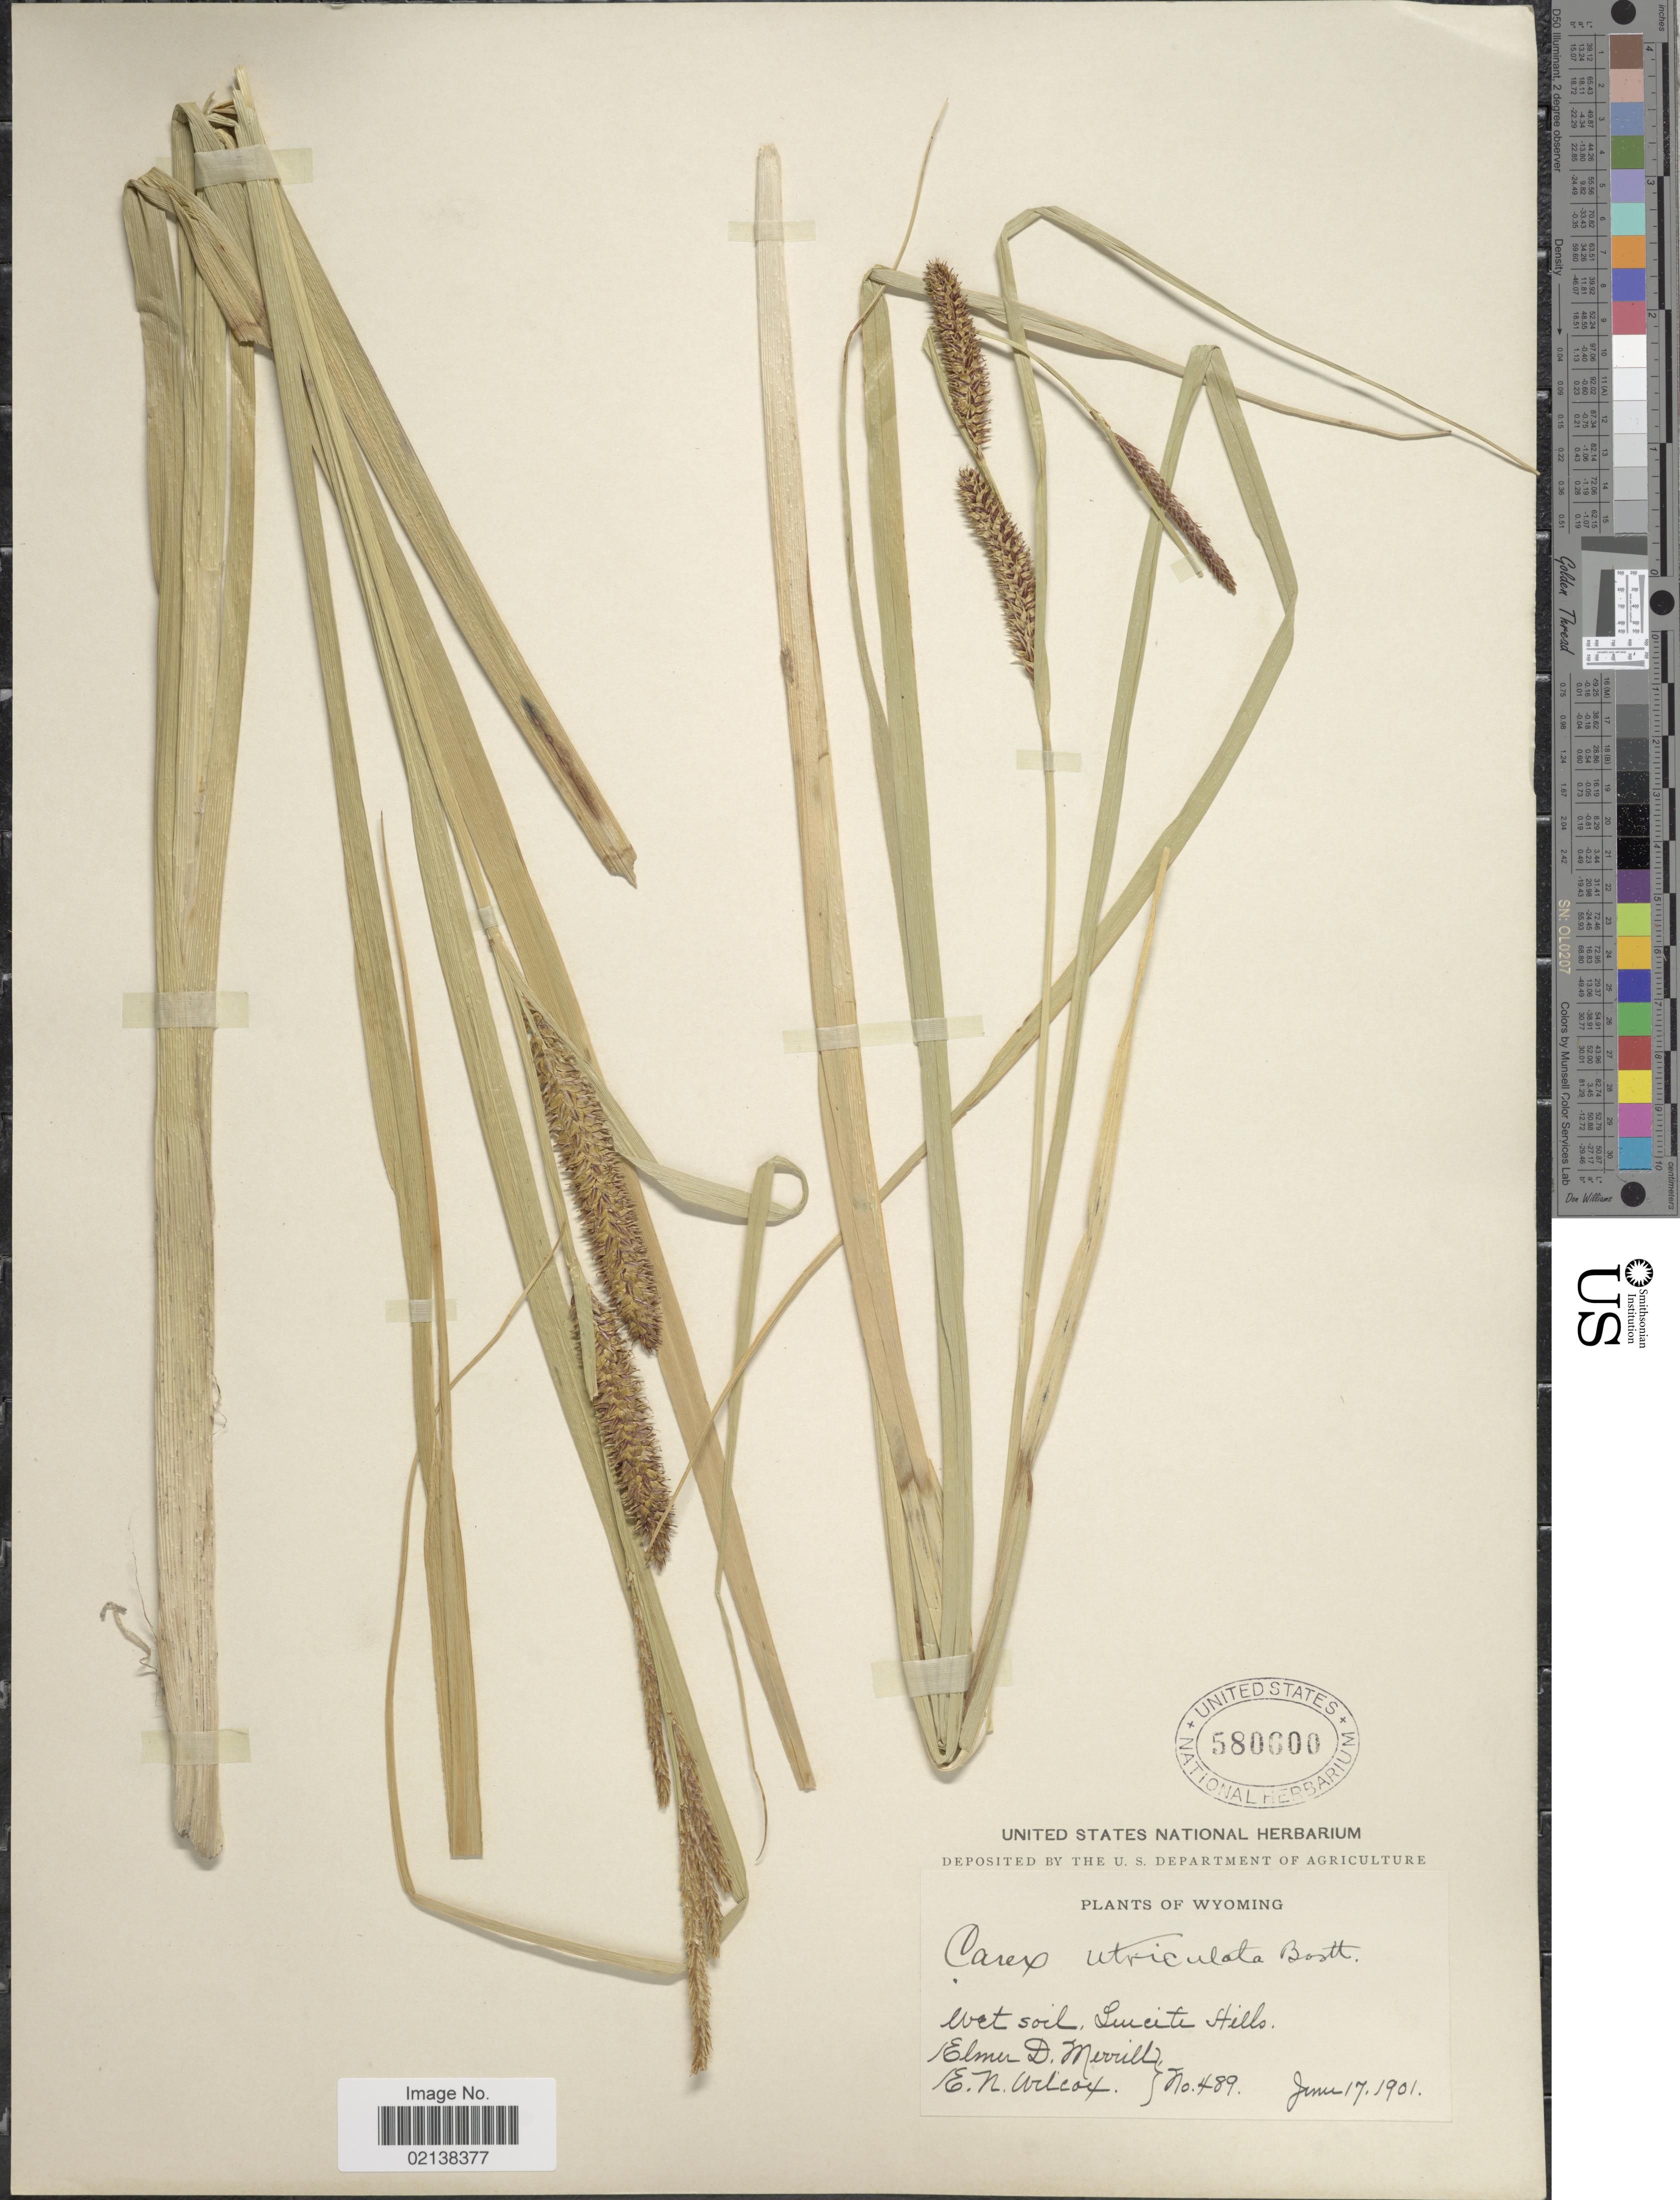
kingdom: Plantae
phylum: Tracheophyta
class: Liliopsida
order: Poales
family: Cyperaceae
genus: Carex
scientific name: Carex utriculata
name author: Boott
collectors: E. D. Merrill & E. Wilcox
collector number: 489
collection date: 1901-06-17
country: United States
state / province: Wyoming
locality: Wet soil, Leucite Hills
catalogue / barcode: US 580600